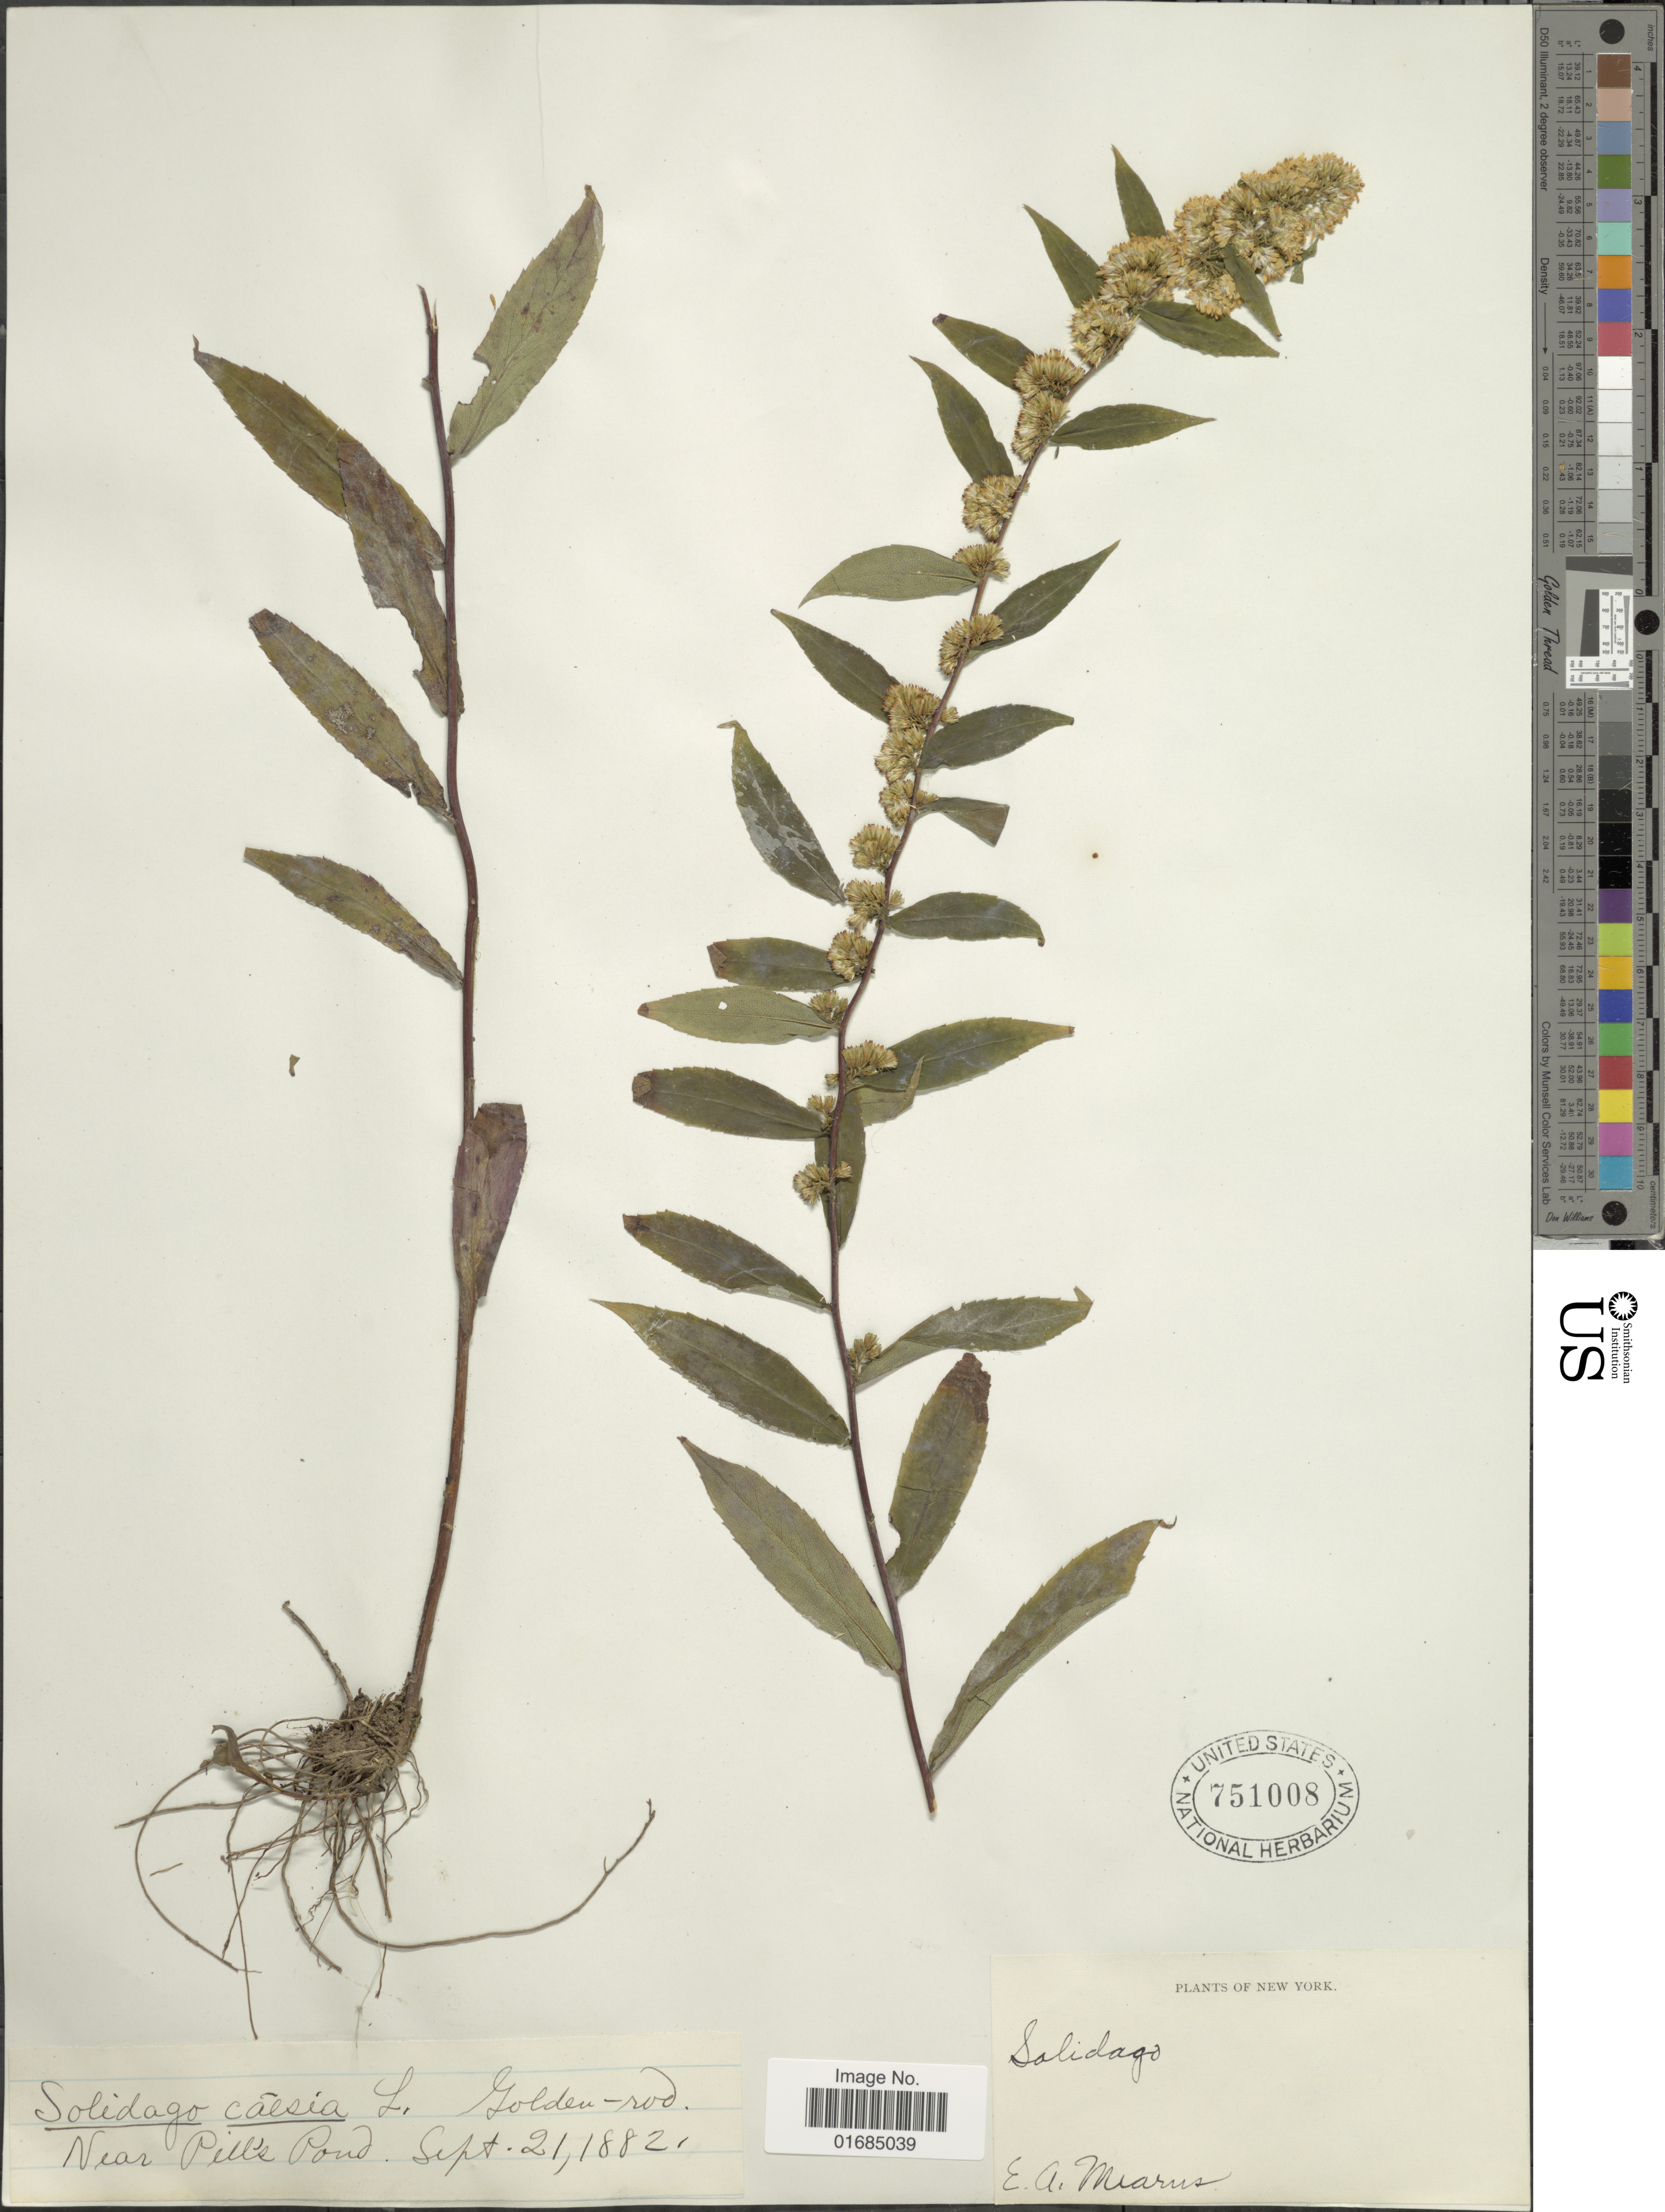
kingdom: Plantae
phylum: Tracheophyta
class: Magnoliopsida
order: Asterales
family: Asteraceae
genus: Solidago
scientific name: Solidago caesia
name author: L.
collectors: E. A. Mearns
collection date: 1882-09-21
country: United States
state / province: New York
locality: Near Pilliz pond.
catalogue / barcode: US 751008